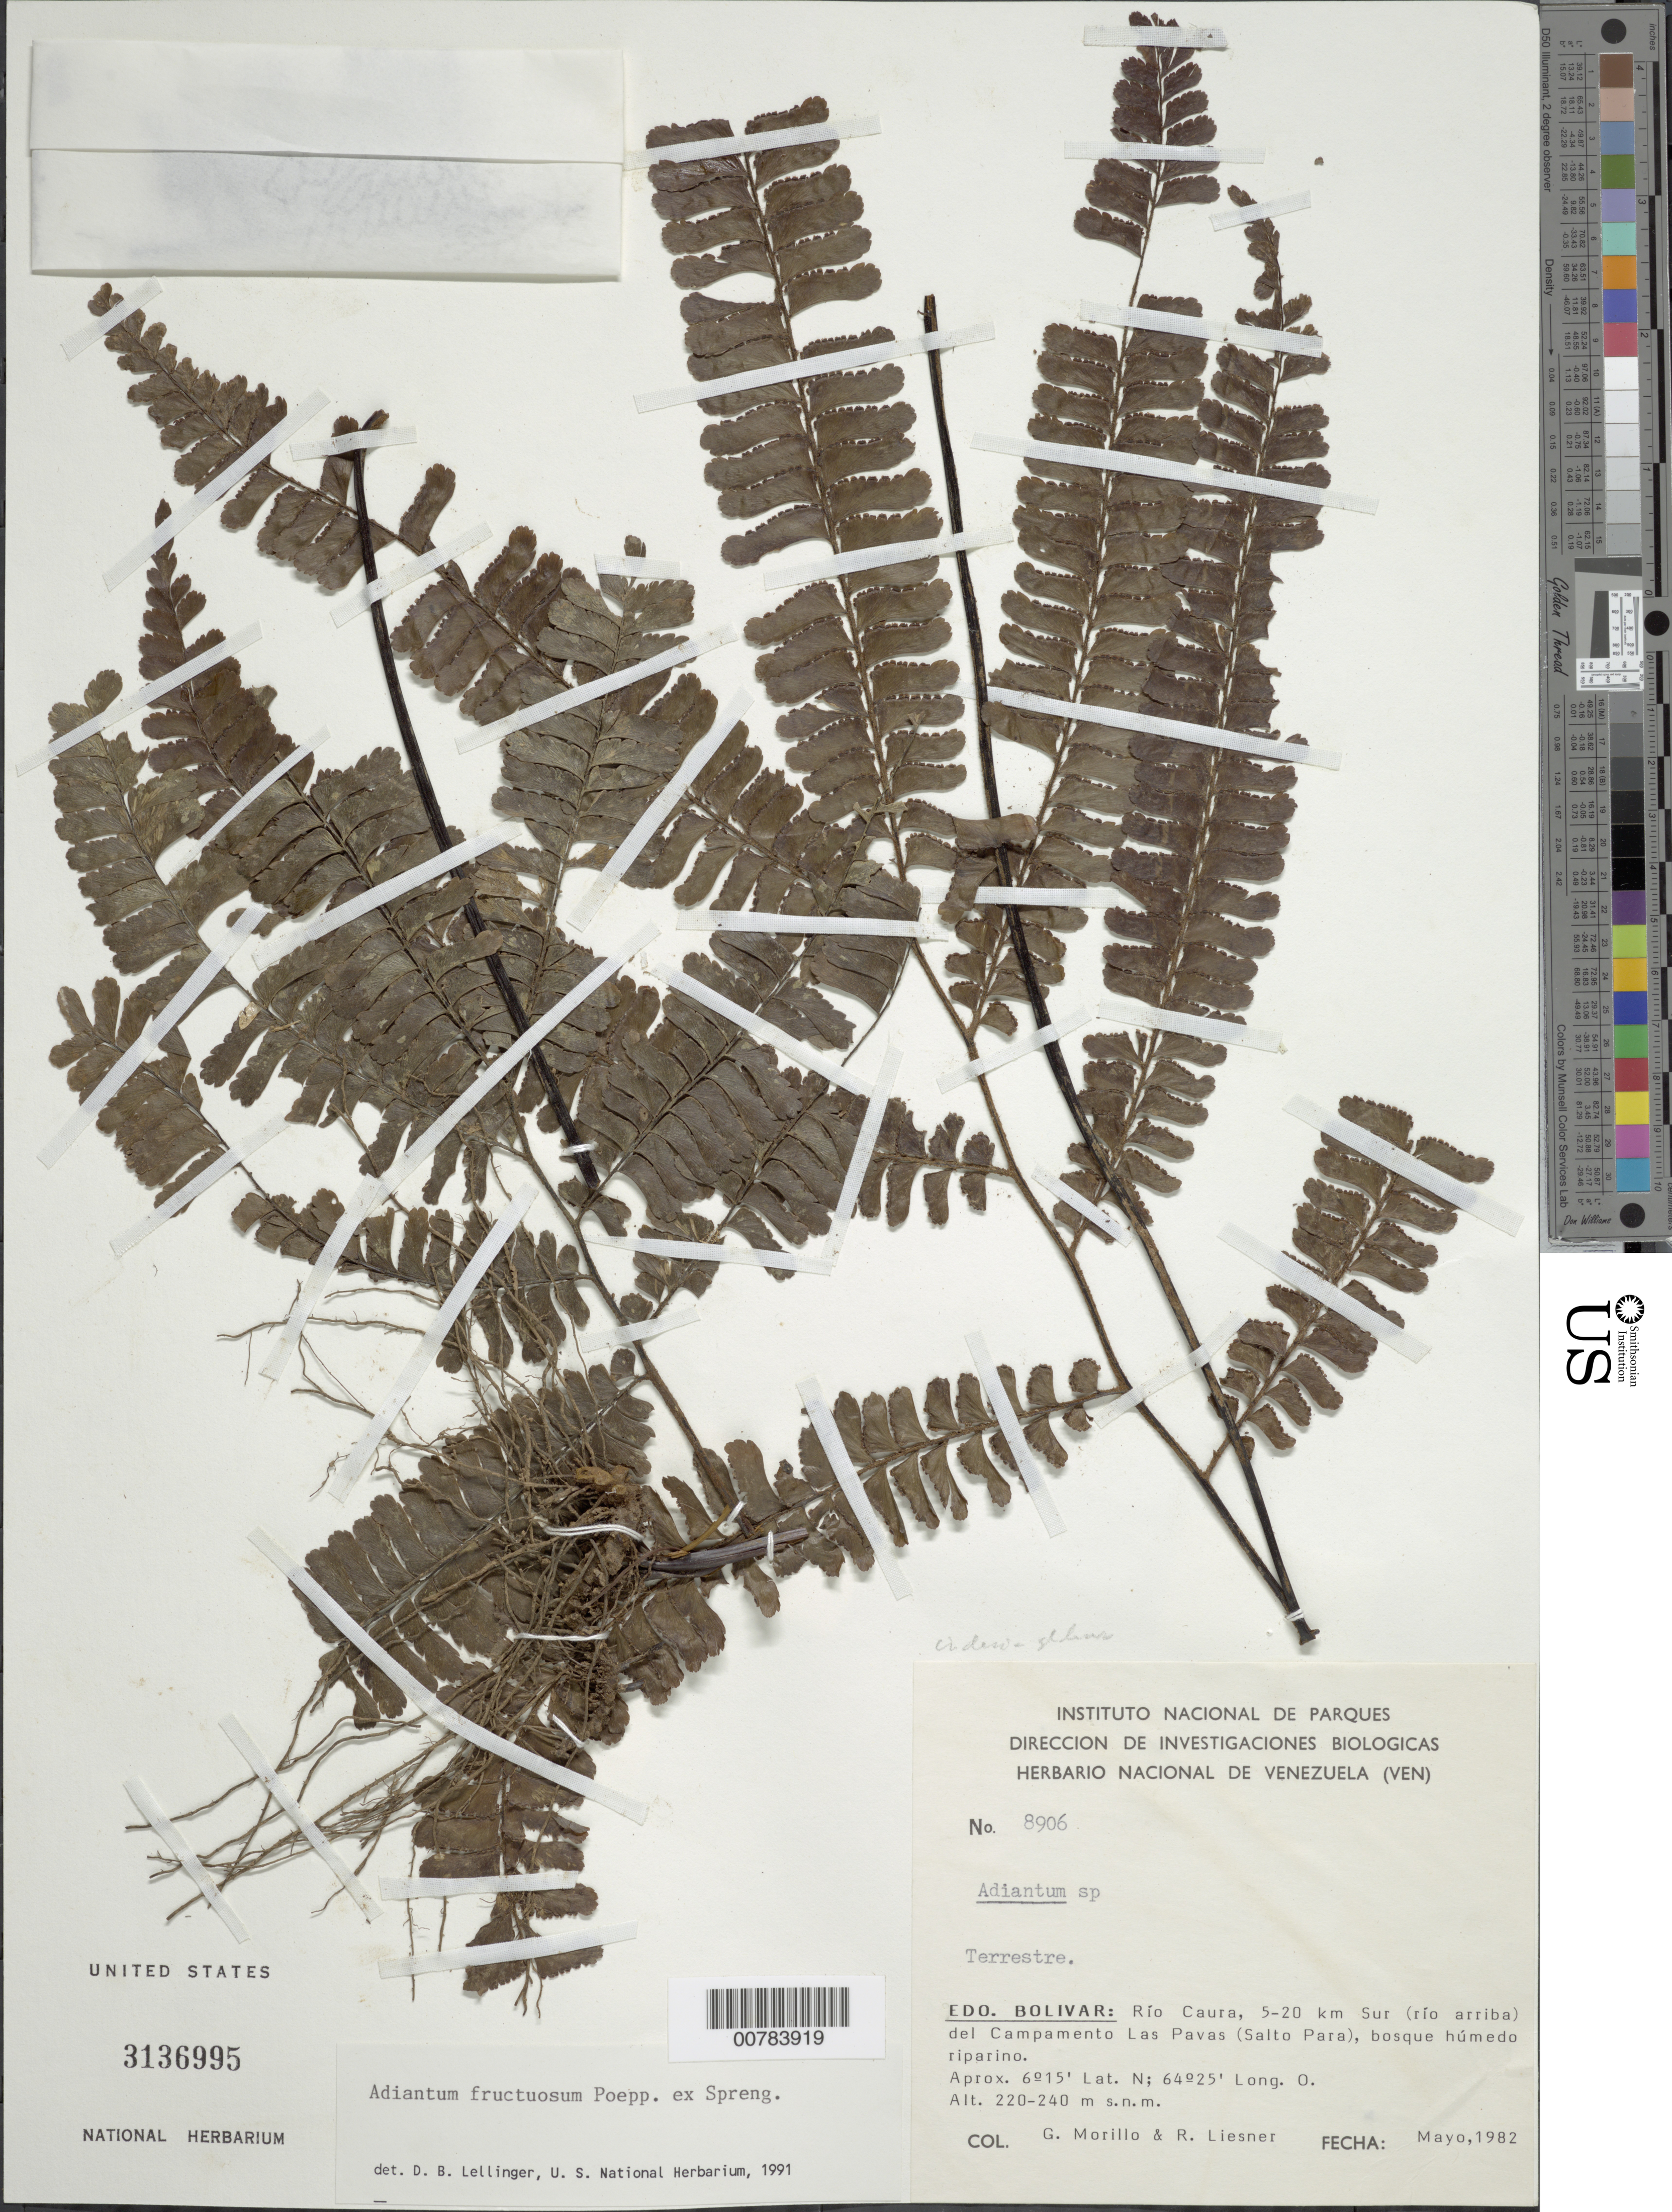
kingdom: Plantae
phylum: Tracheophyta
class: Polypodiopsida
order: Polypodiales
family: Pteridaceae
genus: Adiantum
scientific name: Adiantum cajennense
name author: Willd. ex Klotzsch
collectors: G. Morillo & R. L. Liesner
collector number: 8906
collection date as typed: May-82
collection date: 1982-05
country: Venezuela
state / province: Bolívar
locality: Río Caura, 5-20 km Sur (río arriba) del Campamento Las Pavas (Salto Para)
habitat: Bosque húmedo riparino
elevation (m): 220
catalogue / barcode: US 3136995